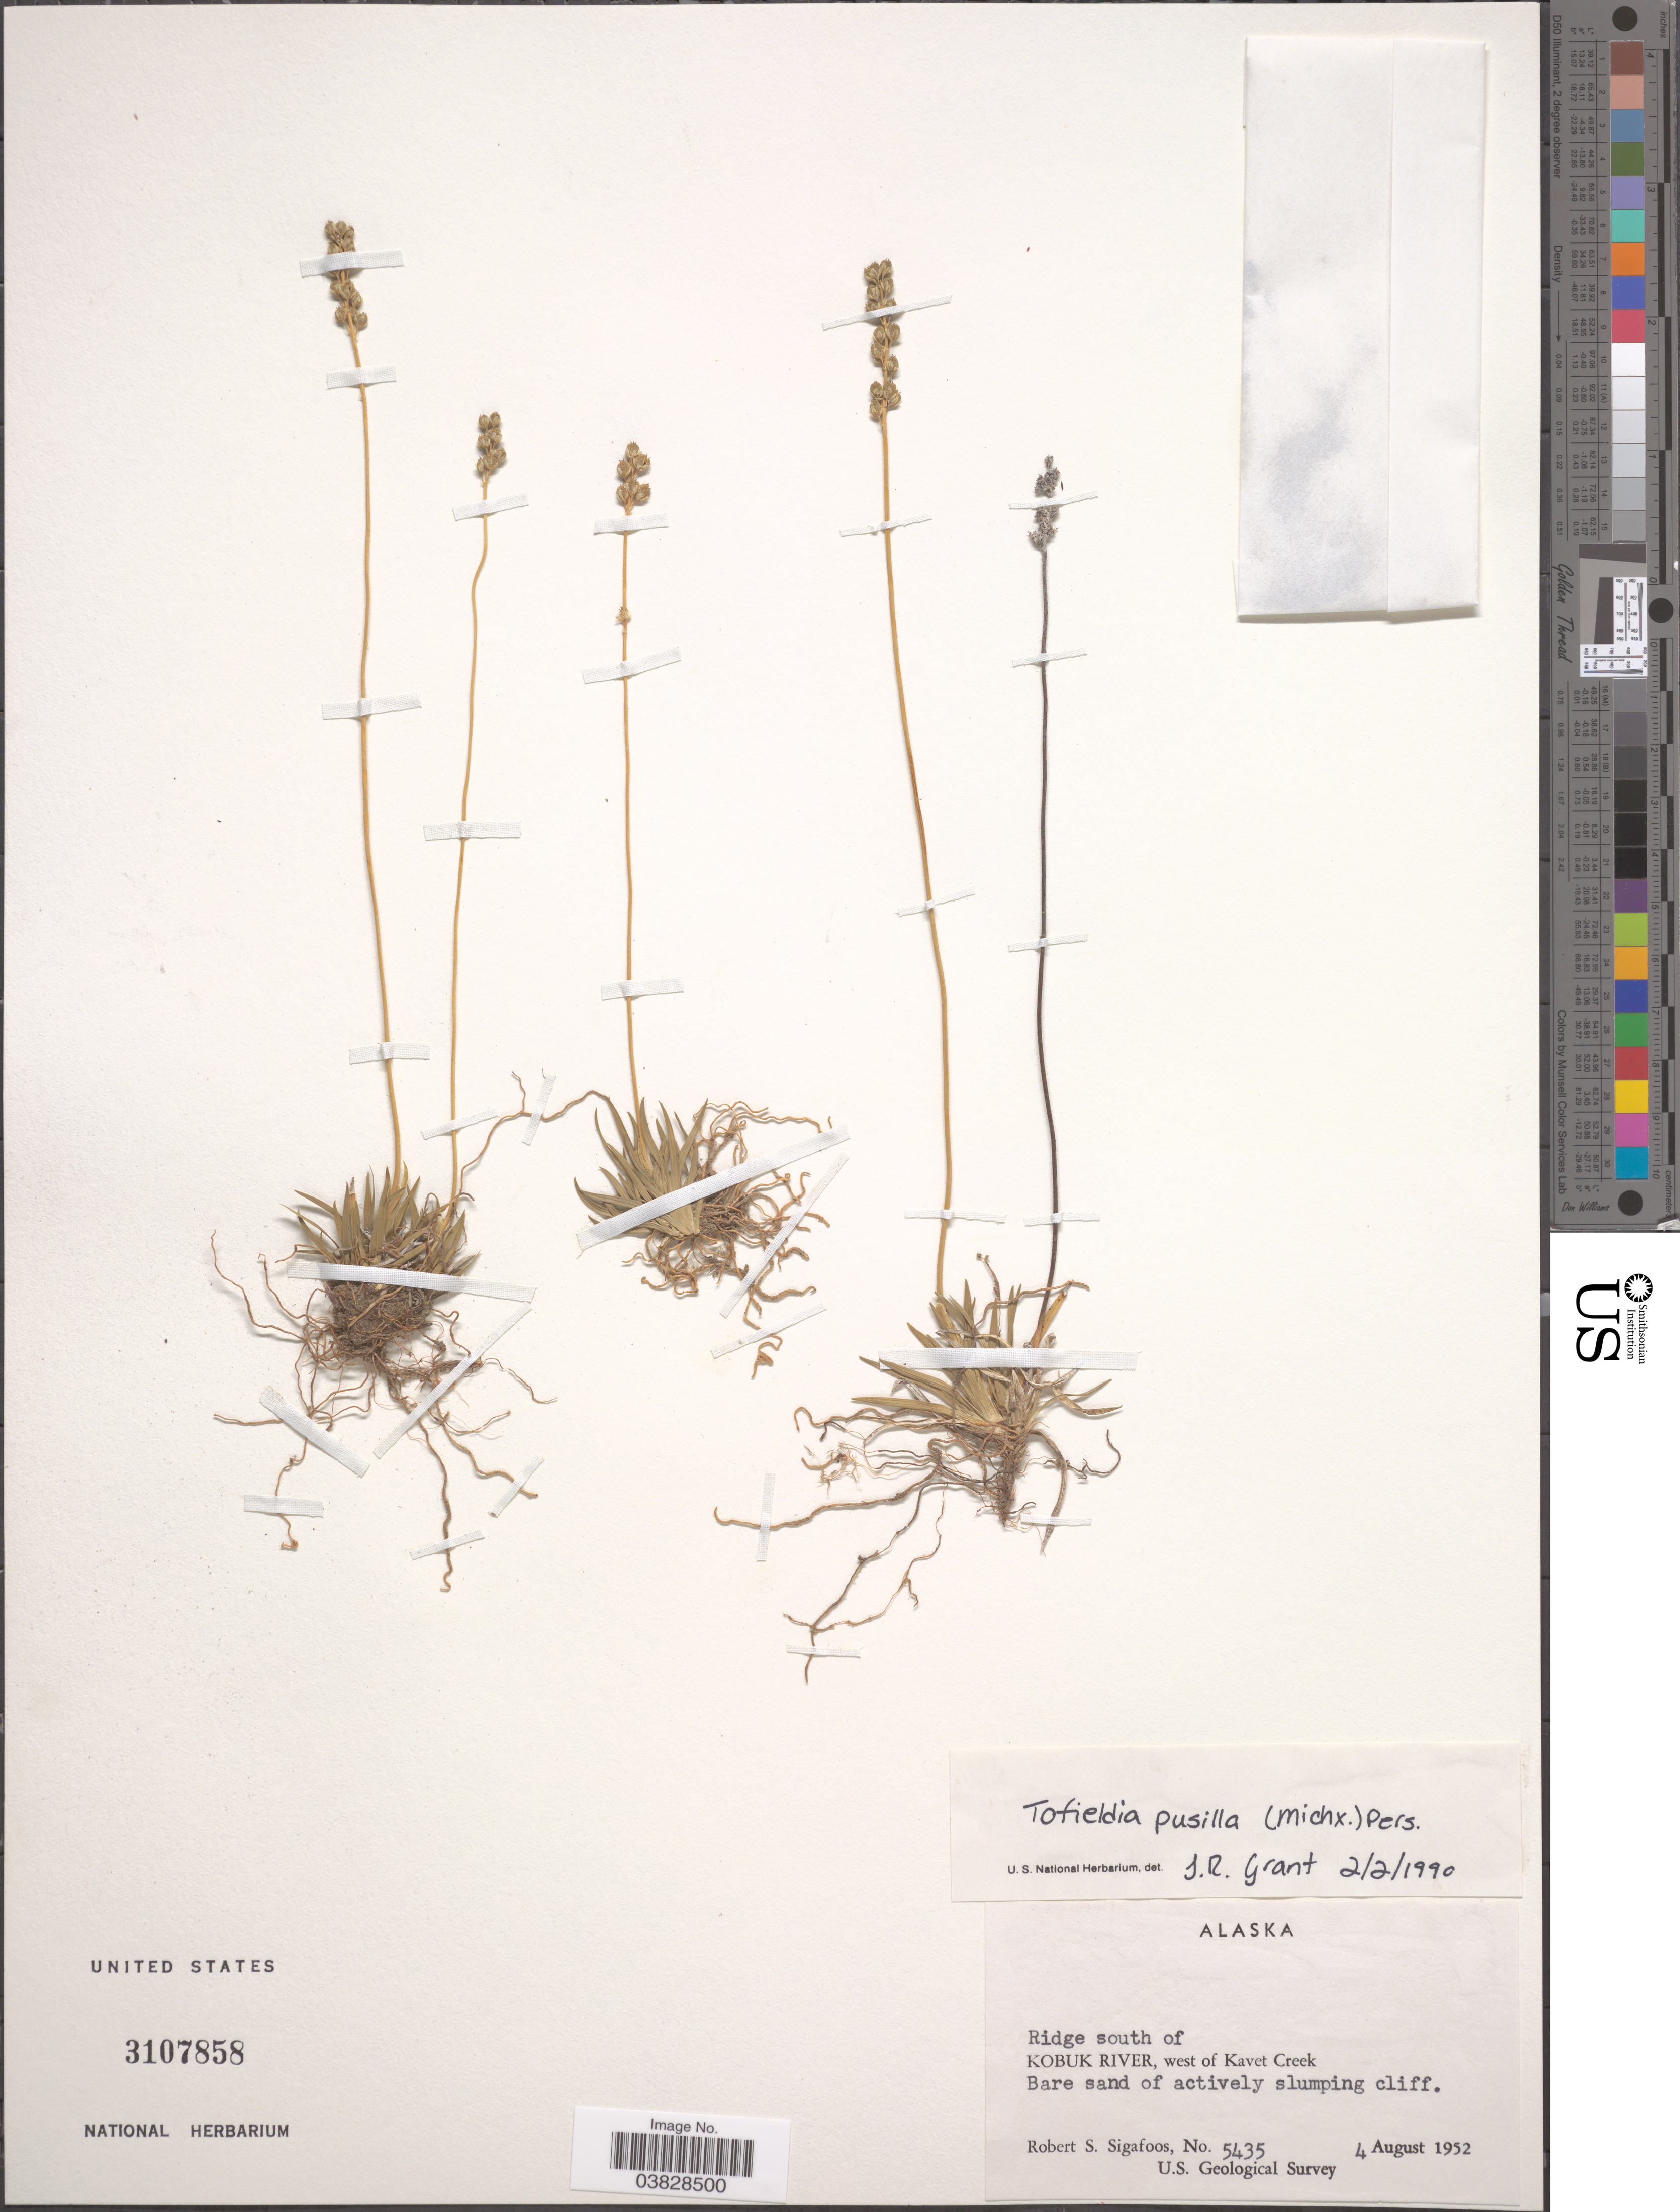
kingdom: Plantae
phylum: Tracheophyta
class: Liliopsida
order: Alismatales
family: Tofieldiaceae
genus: Tofieldia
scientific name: Tofieldia pusilla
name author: (Michx.) Pers.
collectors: R. Sigafoos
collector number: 5435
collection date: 1952-08-04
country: United States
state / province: Alaska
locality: Ridge south of Kobuk River, west of Kavet Creek. Bare sand of actively slumping cliff.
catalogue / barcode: US 3107858